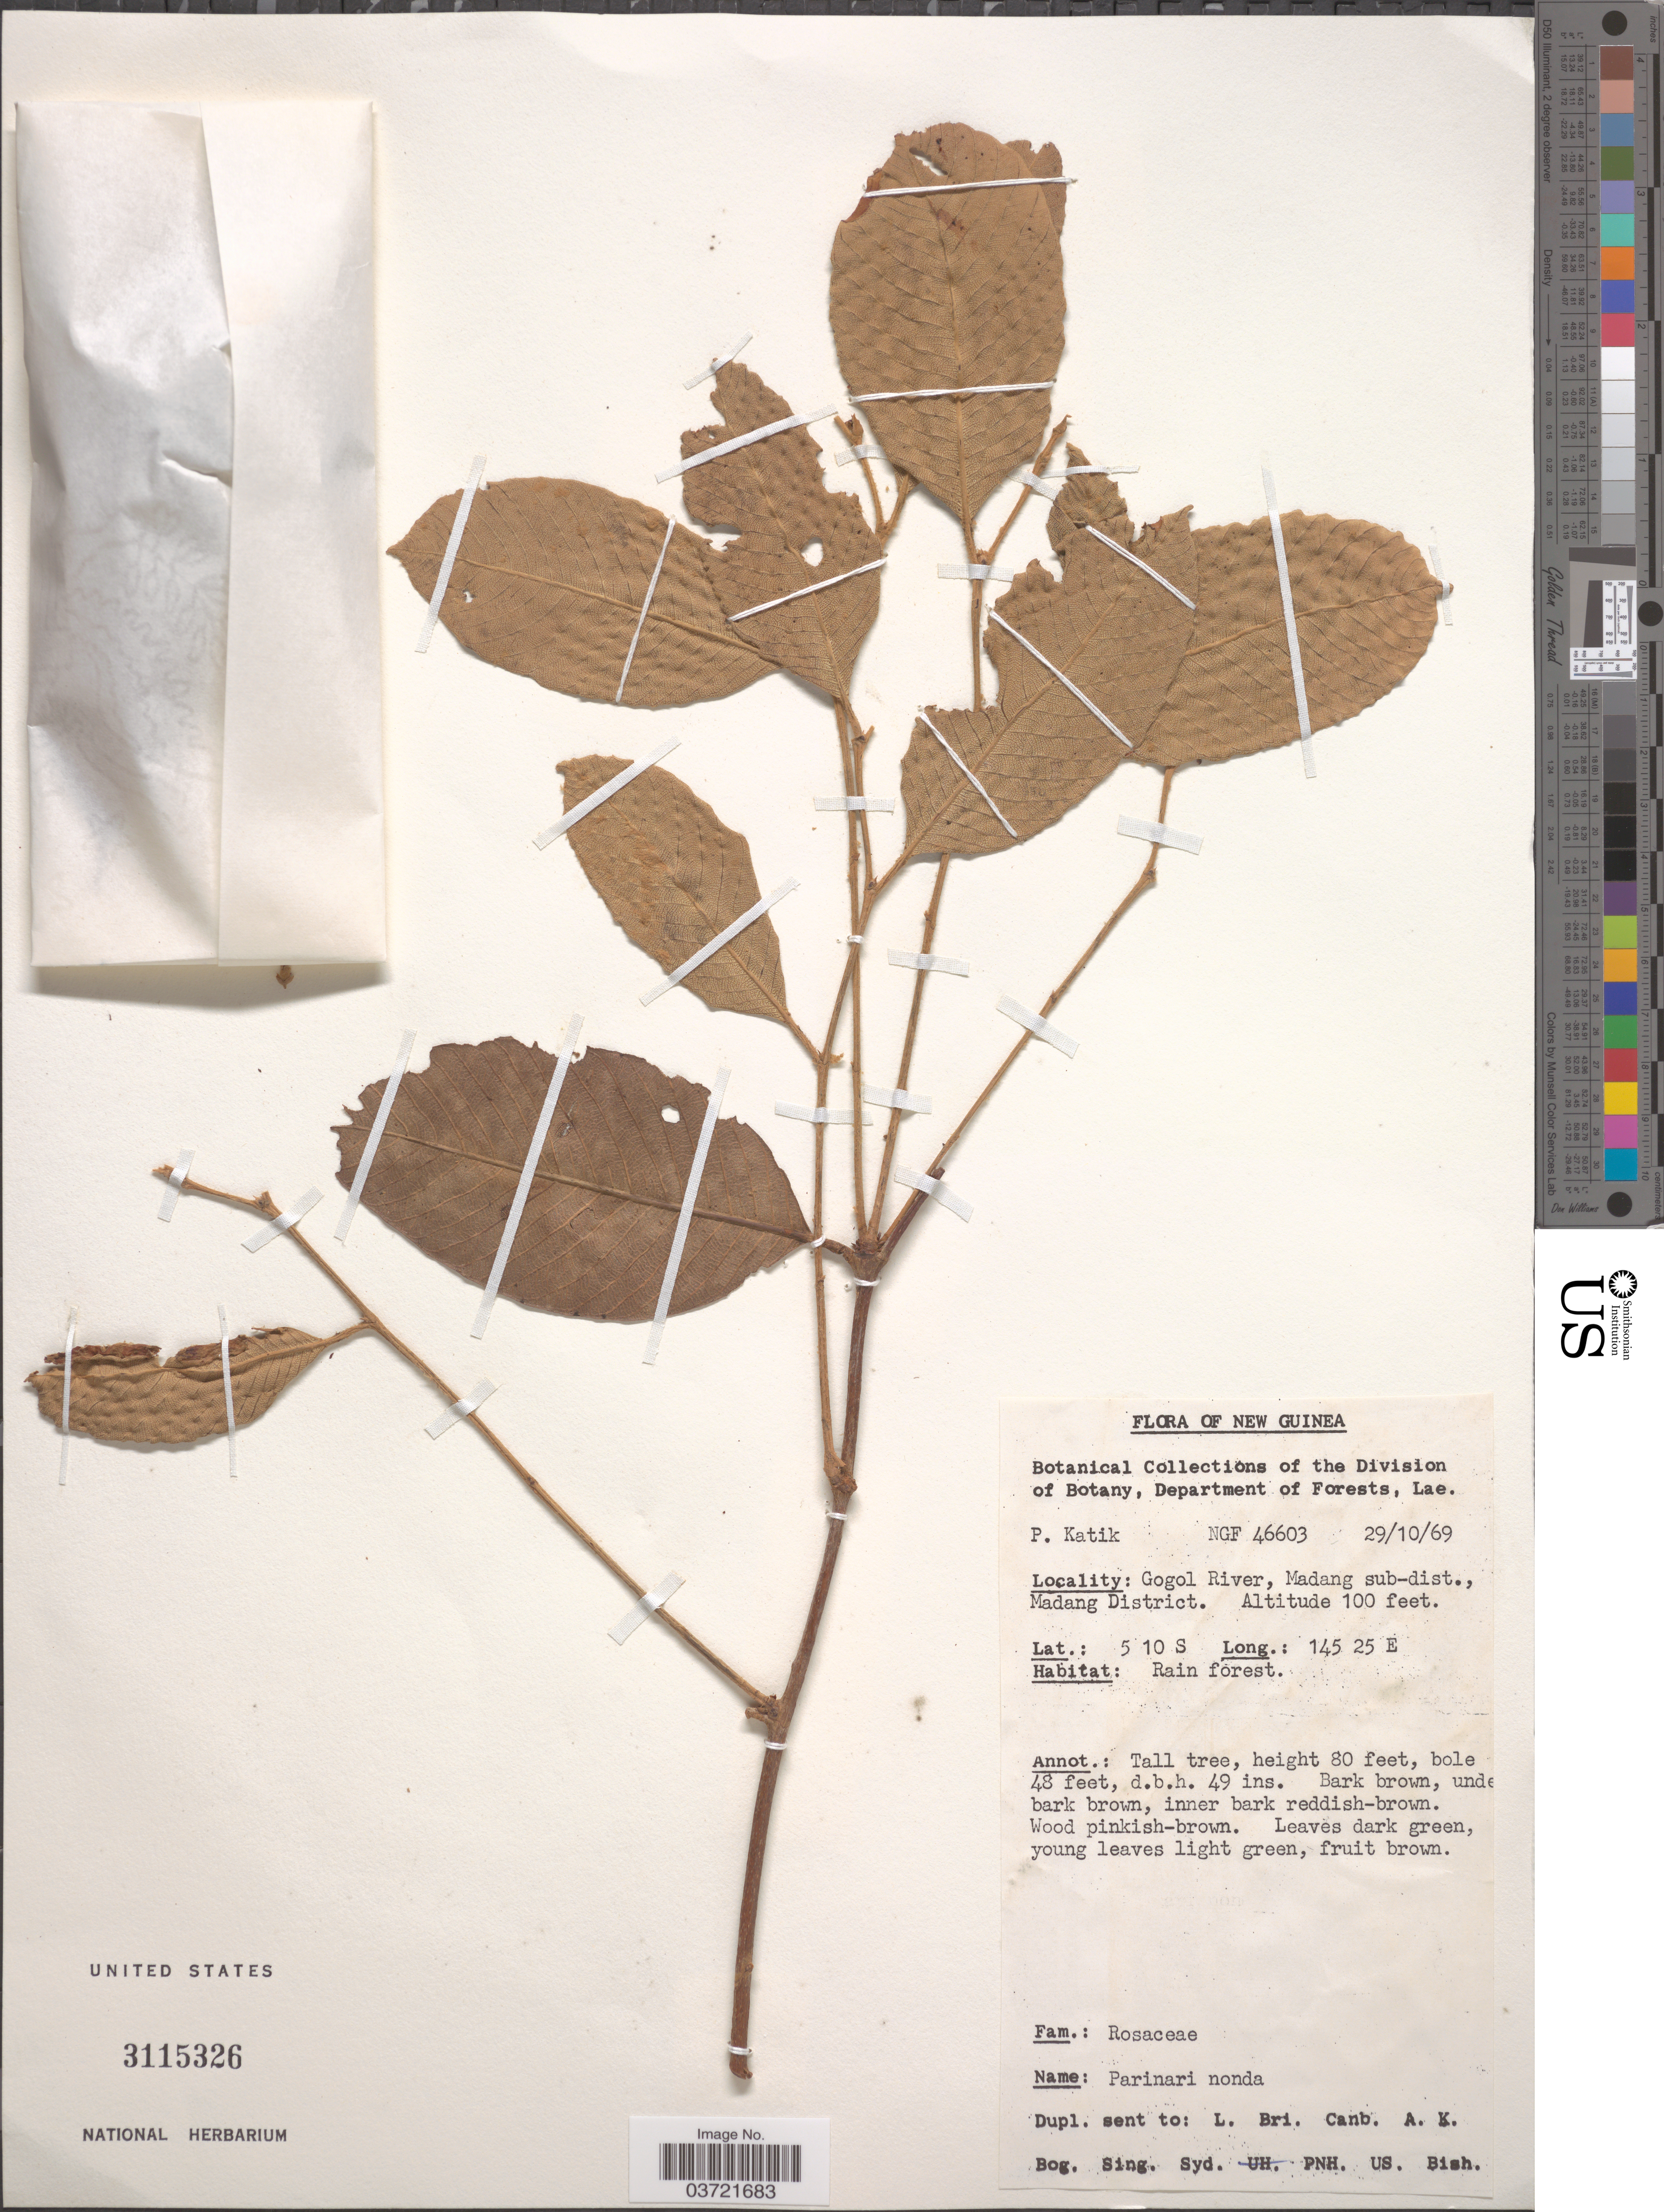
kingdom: Plantae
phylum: Tracheophyta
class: Magnoliopsida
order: Malpighiales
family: Chrysobalanaceae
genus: Parinari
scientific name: Parinari nonda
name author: F. Muell. ex Benth.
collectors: P. Katik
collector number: NGF 46603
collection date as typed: Transcribed d/m/y: 29/10/69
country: Papua New Guinea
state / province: Madang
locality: New Guinea. Gogol River, Madang sub-dist., Madang District.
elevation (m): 30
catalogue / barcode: US 3115326